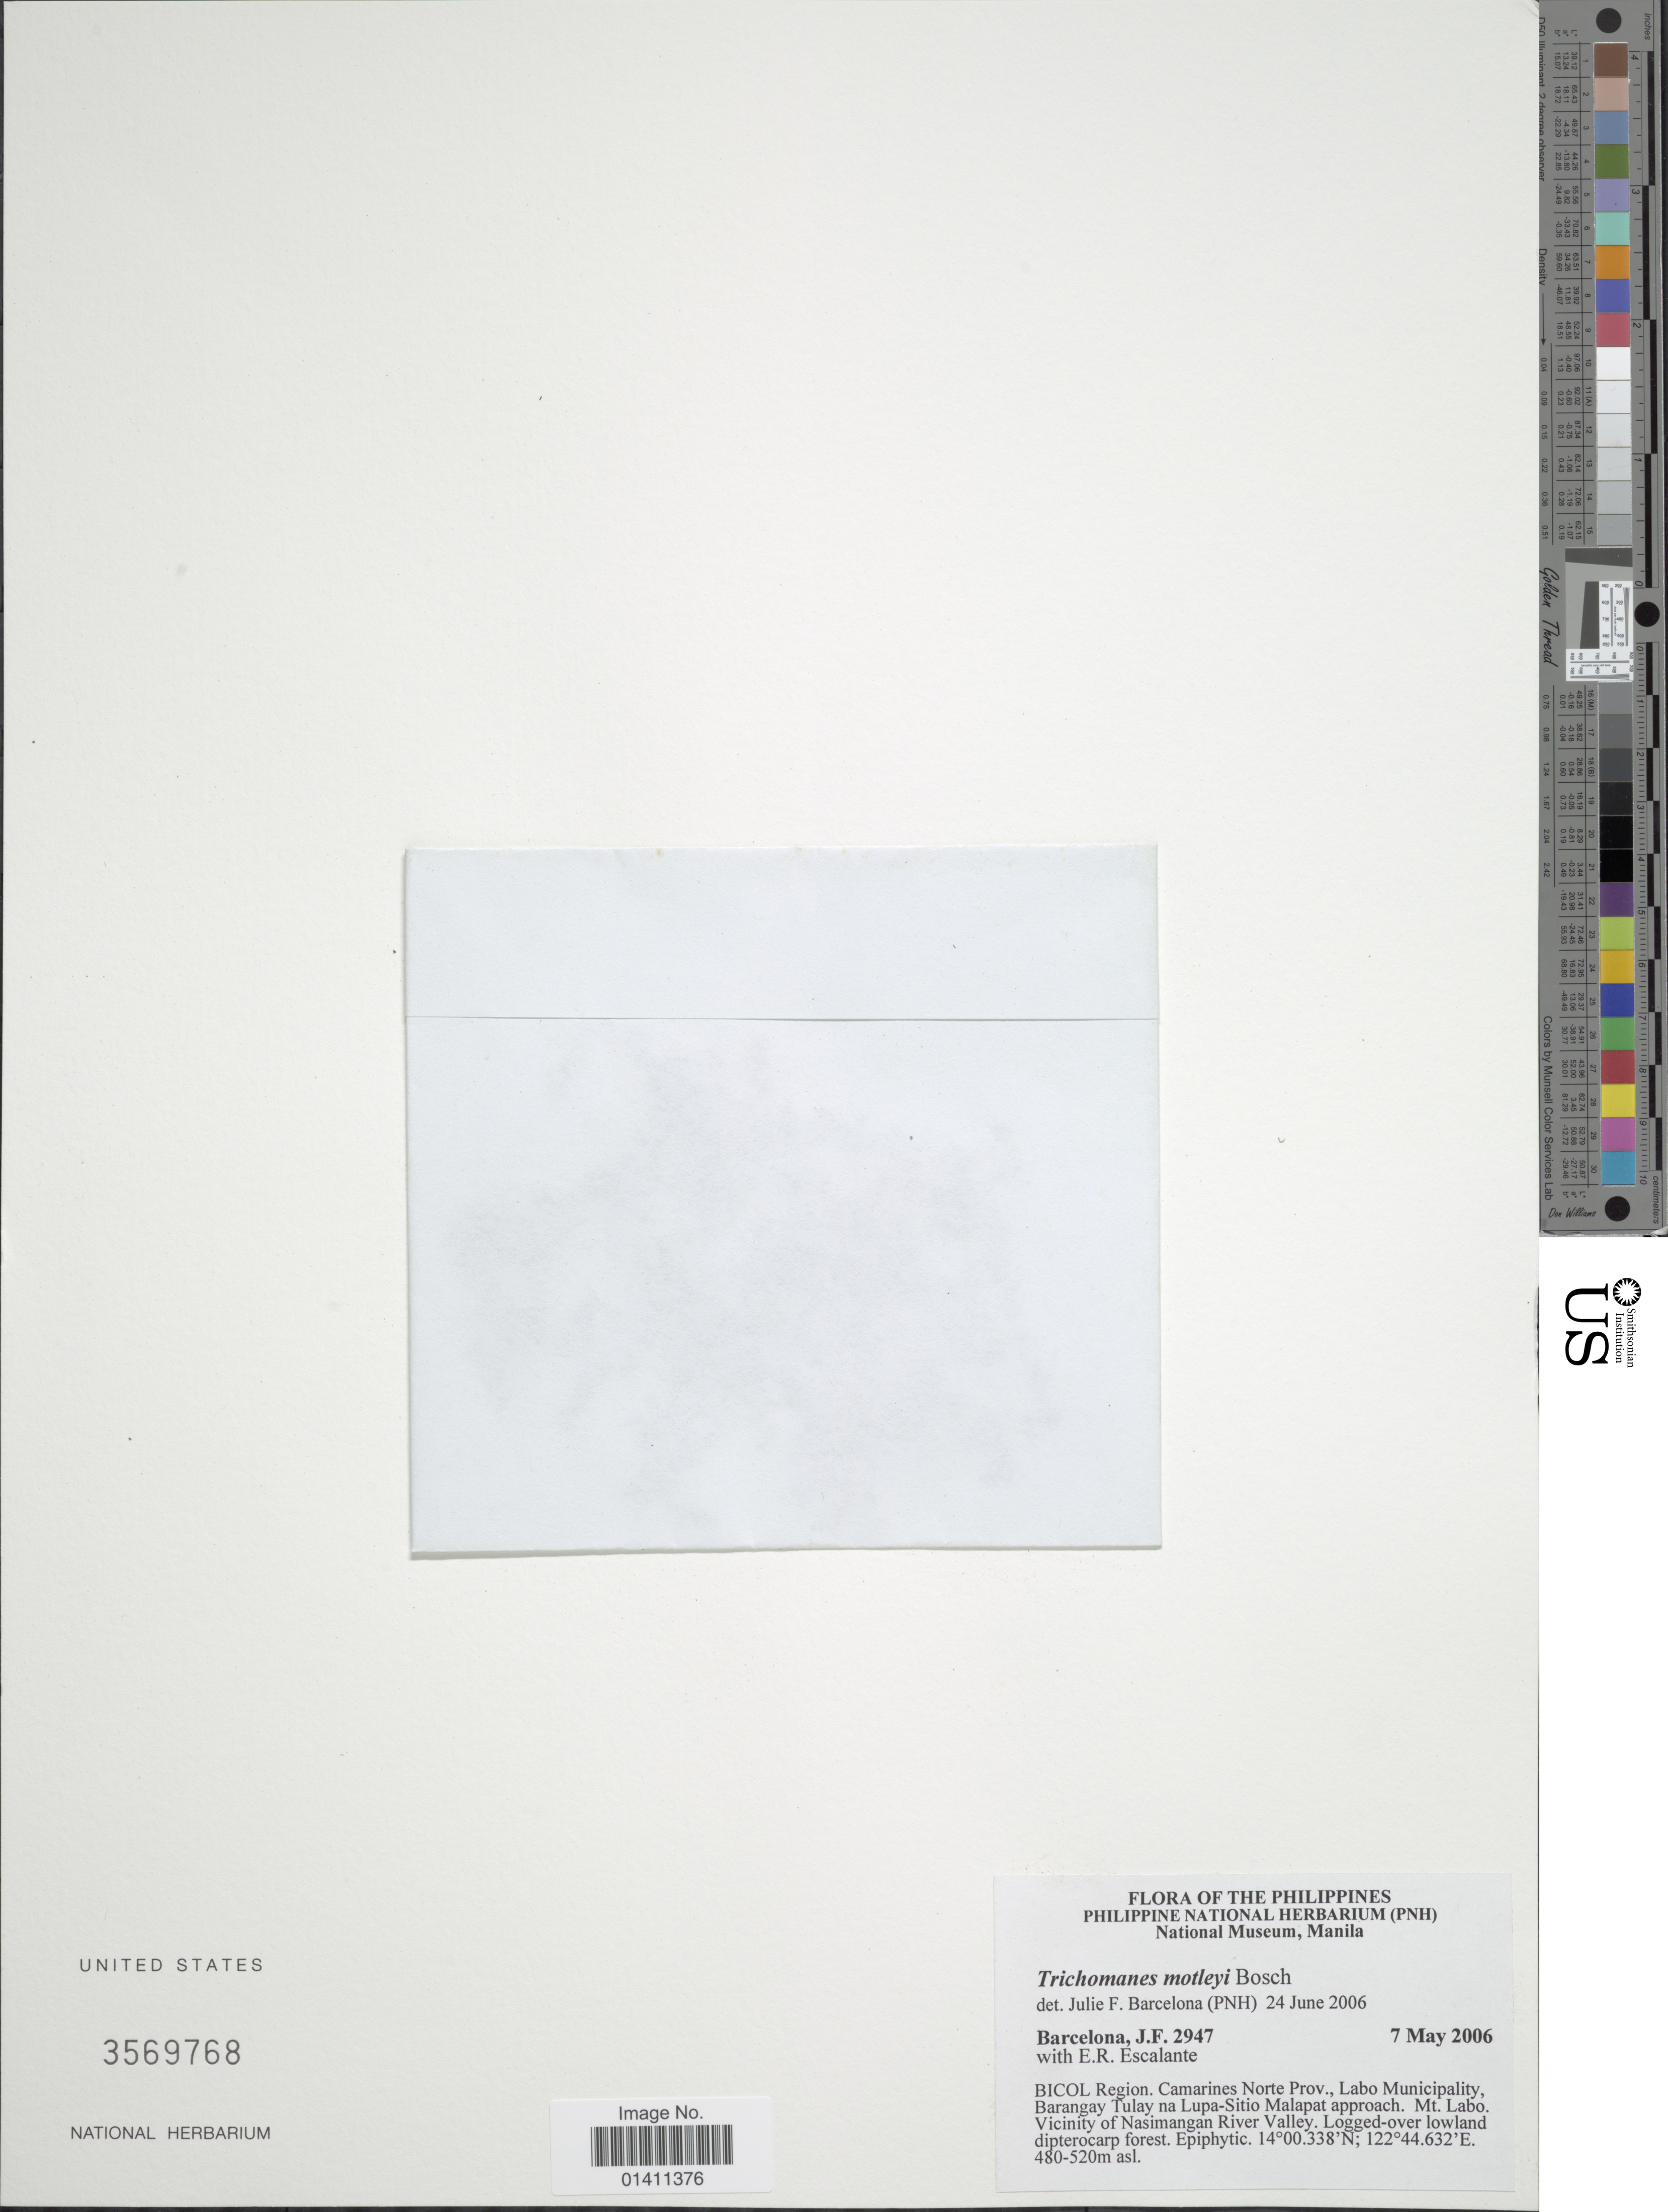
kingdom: Plantae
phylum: Tracheophyta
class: Polypodiopsida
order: Hymenophyllales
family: Hymenophyllaceae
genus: Didymoglossum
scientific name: Didymoglossum motleyi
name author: (Bosch) Ebihara & K. Iwats.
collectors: J. F. Barcelona & E. Escalante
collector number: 2947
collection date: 2006-05-07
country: Philippines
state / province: Bicol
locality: Bicol Region. Camarines Norte prov., Labo Municipality, Barangay Tulay na Lupa-Sitio Malapat approach. Mt. Labo. Vicinity of Nasimangan River Valley.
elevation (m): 480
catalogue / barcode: US 3569768